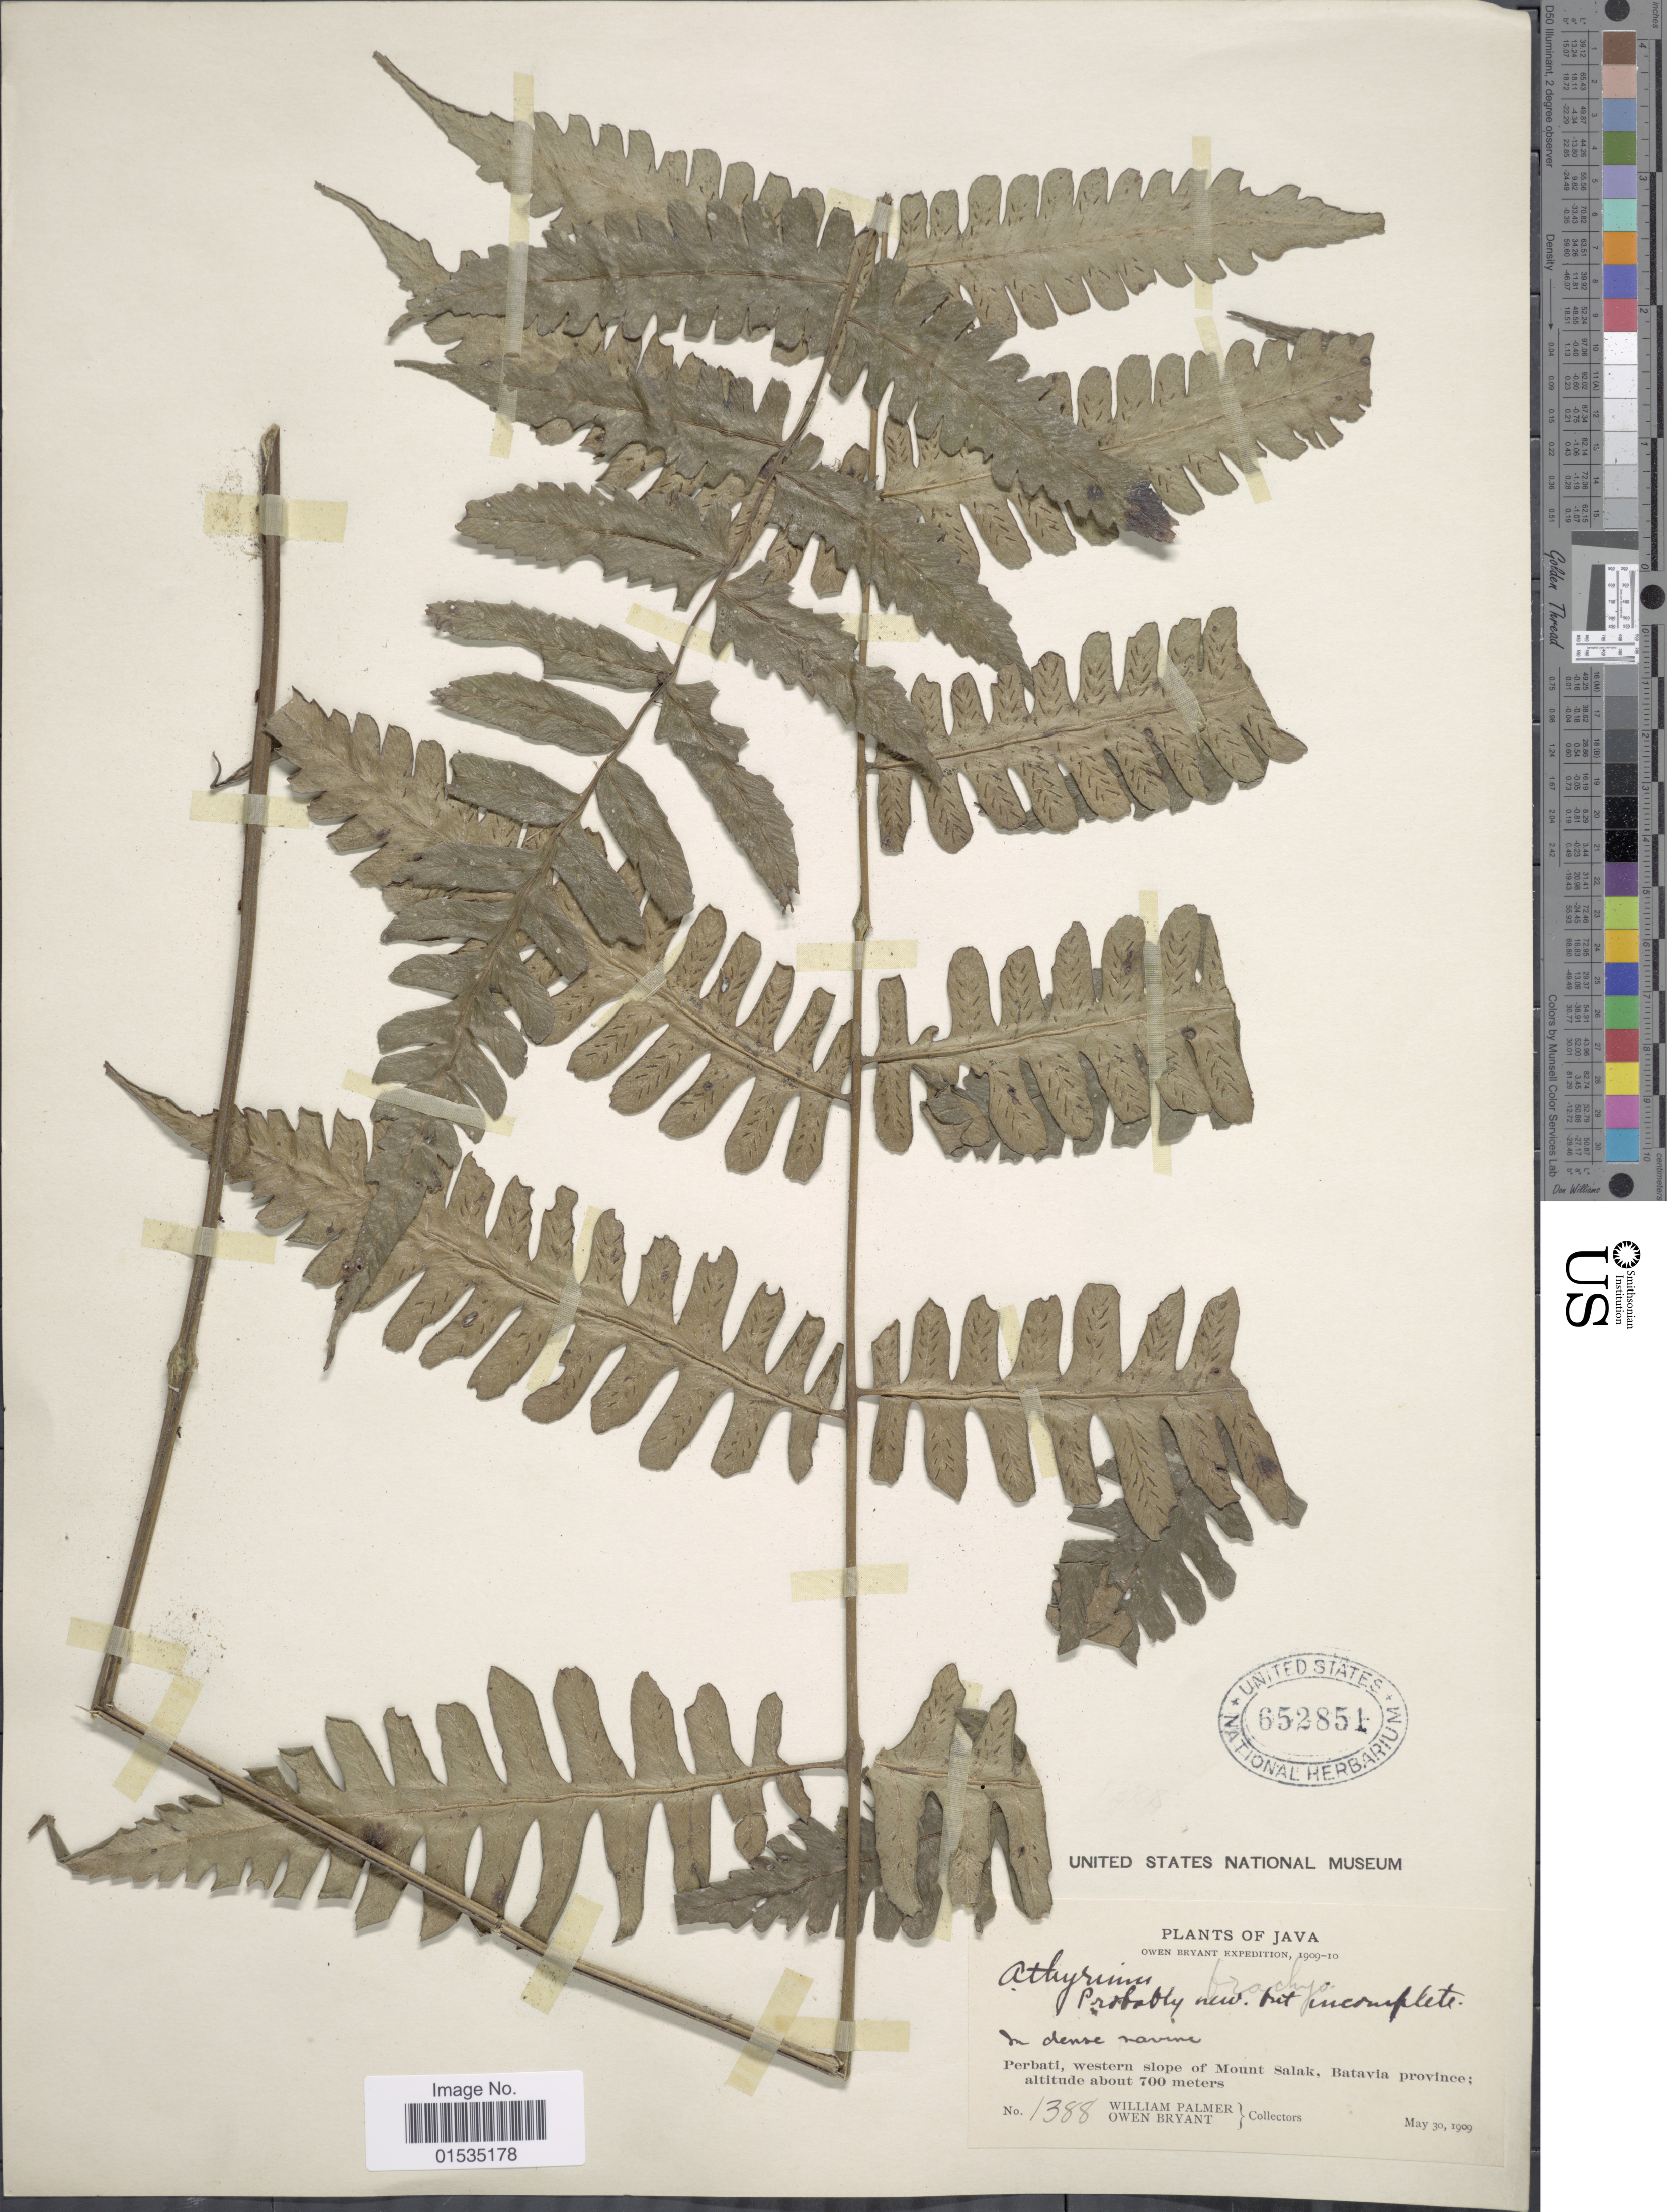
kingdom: Plantae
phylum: Tracheophyta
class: Polypodiopsida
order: Polypodiales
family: Athyriaceae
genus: Diplazium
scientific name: Diplazium sorzogonense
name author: (C. Presl) C. Presl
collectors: W. Palmer & O. Bryant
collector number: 1388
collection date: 1909-05-30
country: Indonesia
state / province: Java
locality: Perbati, western slope of Mount Salak, Batavia province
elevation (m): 700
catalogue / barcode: US 652851